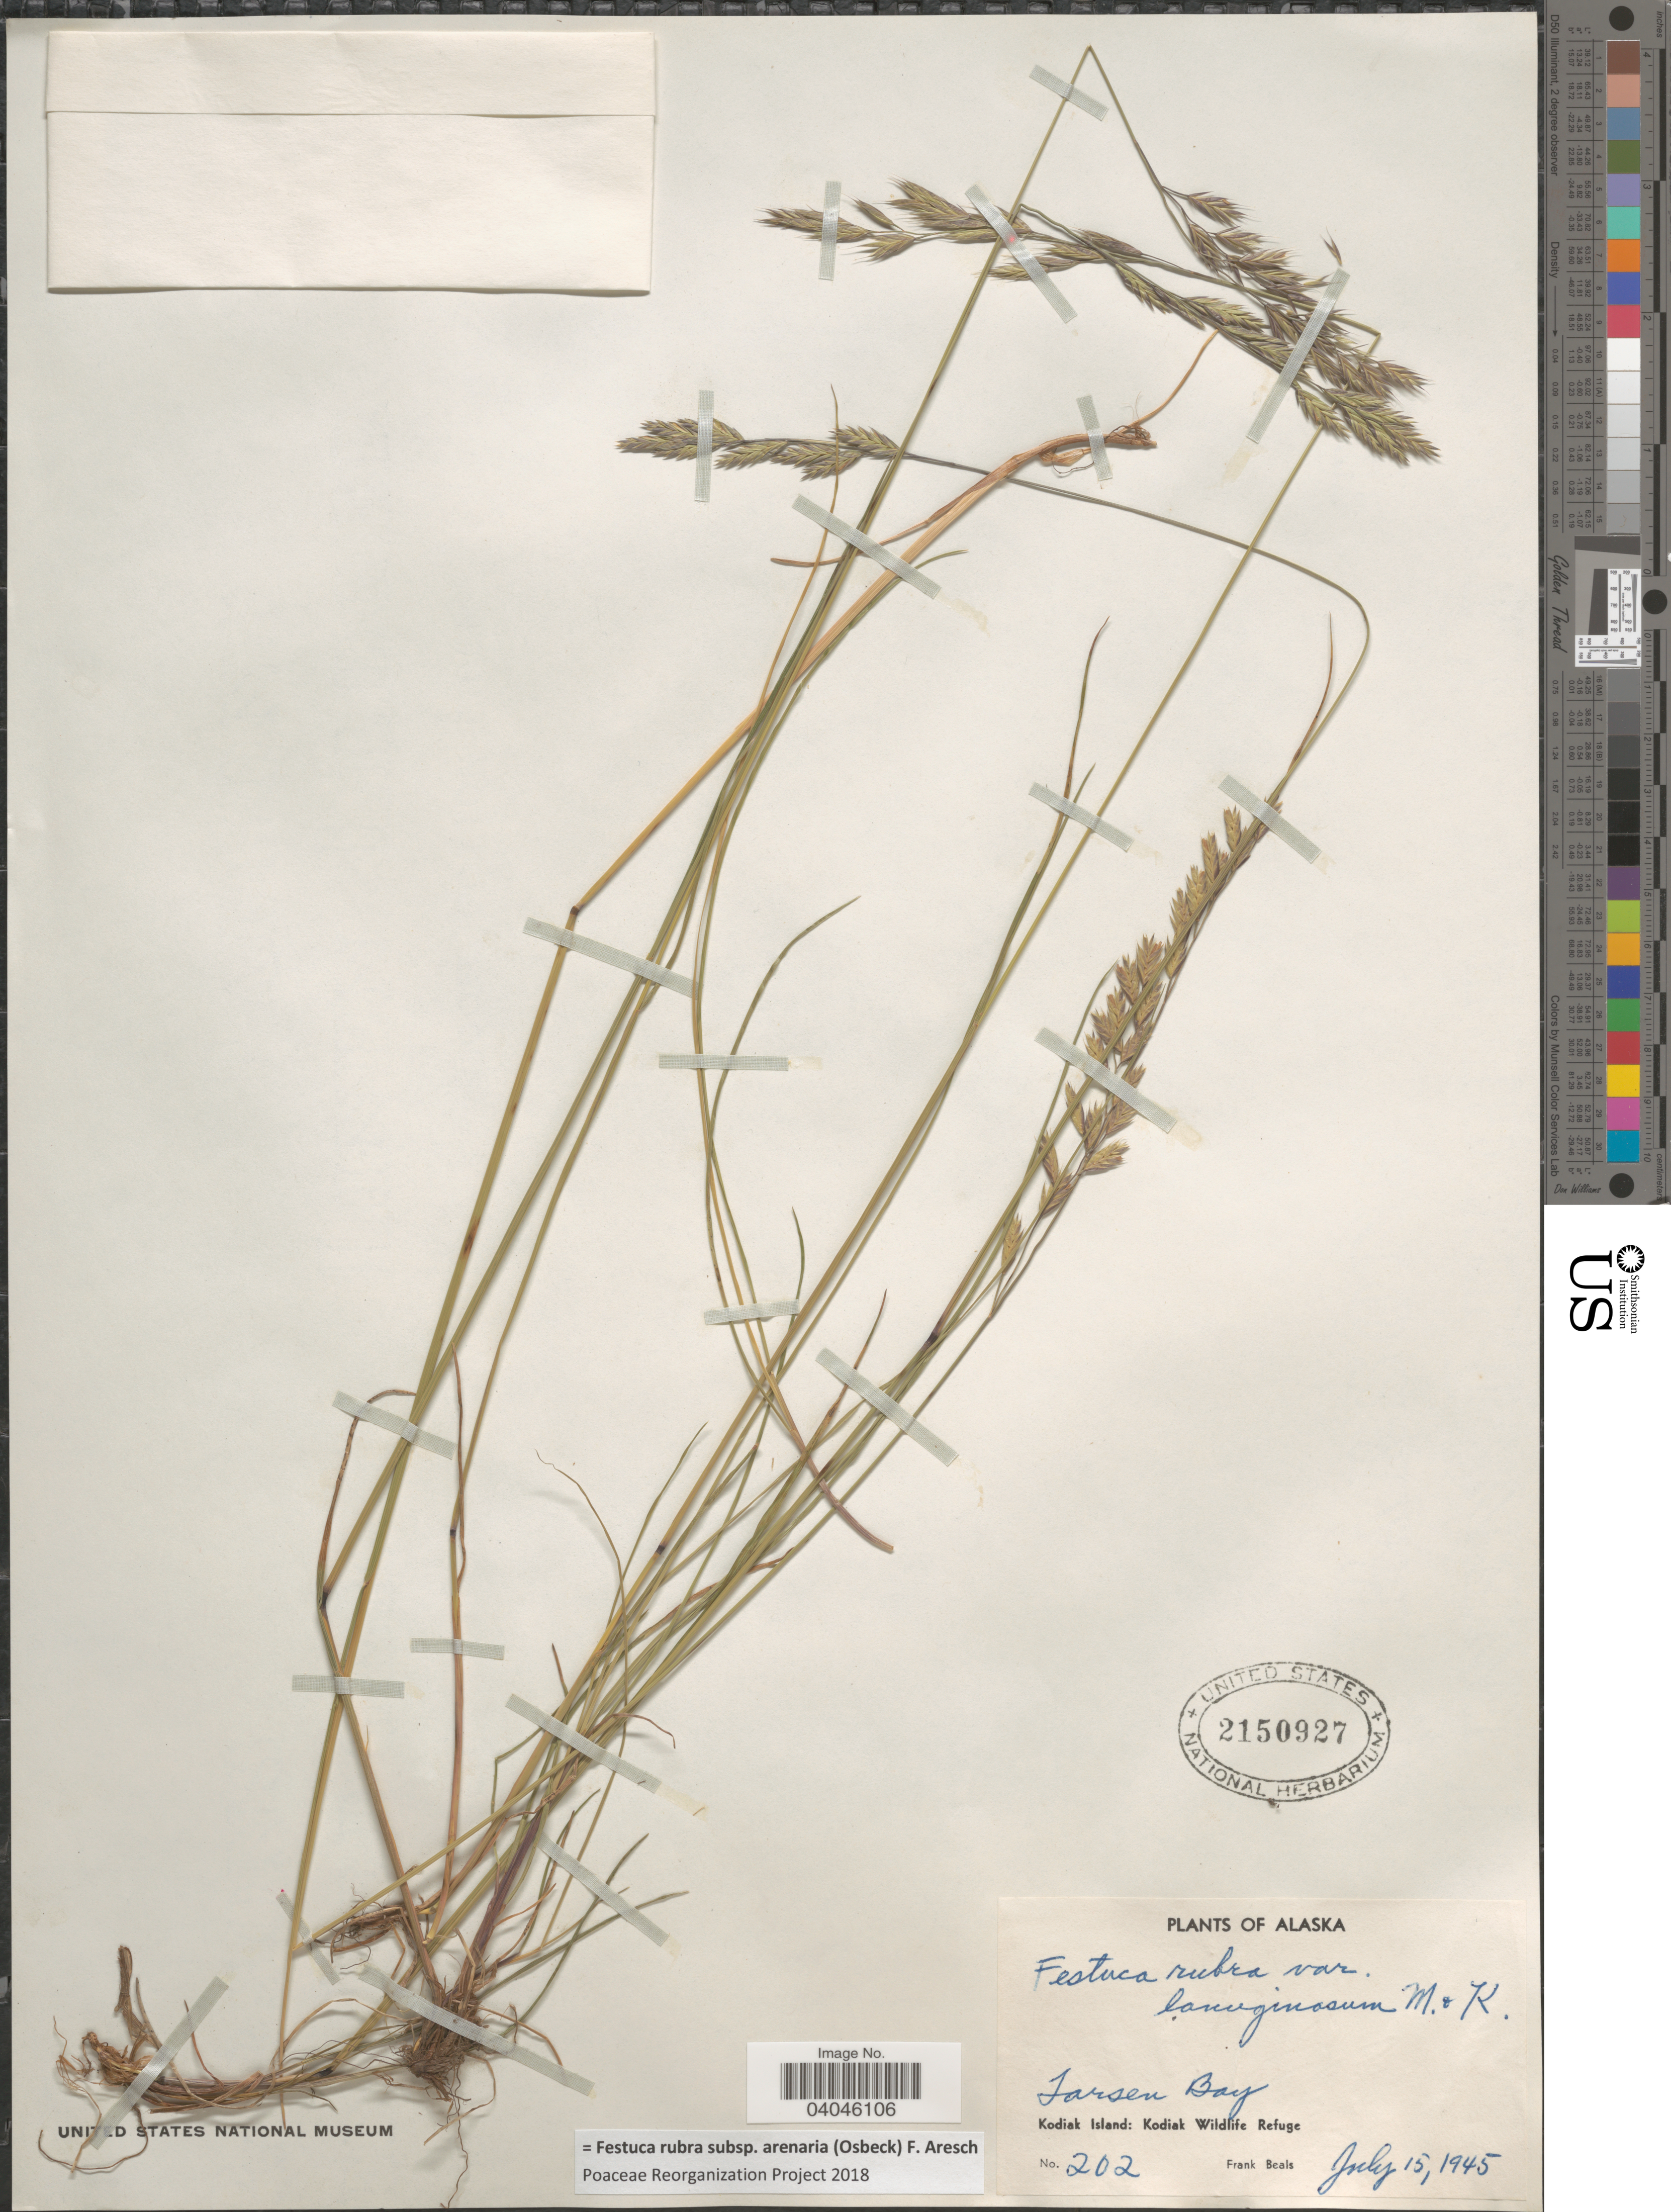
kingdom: Plantae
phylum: Tracheophyta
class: Liliopsida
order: Poales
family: Poaceae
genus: Festuca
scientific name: Festuca rubra subsp. arenaria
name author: (Osbeck) F. Aresch.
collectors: F. Beals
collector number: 202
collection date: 1945-07-15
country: United States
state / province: Alaska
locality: Larsen Bay. Kodiak Island: Kodiak Wildlife Refuge.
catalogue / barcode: US 2150927